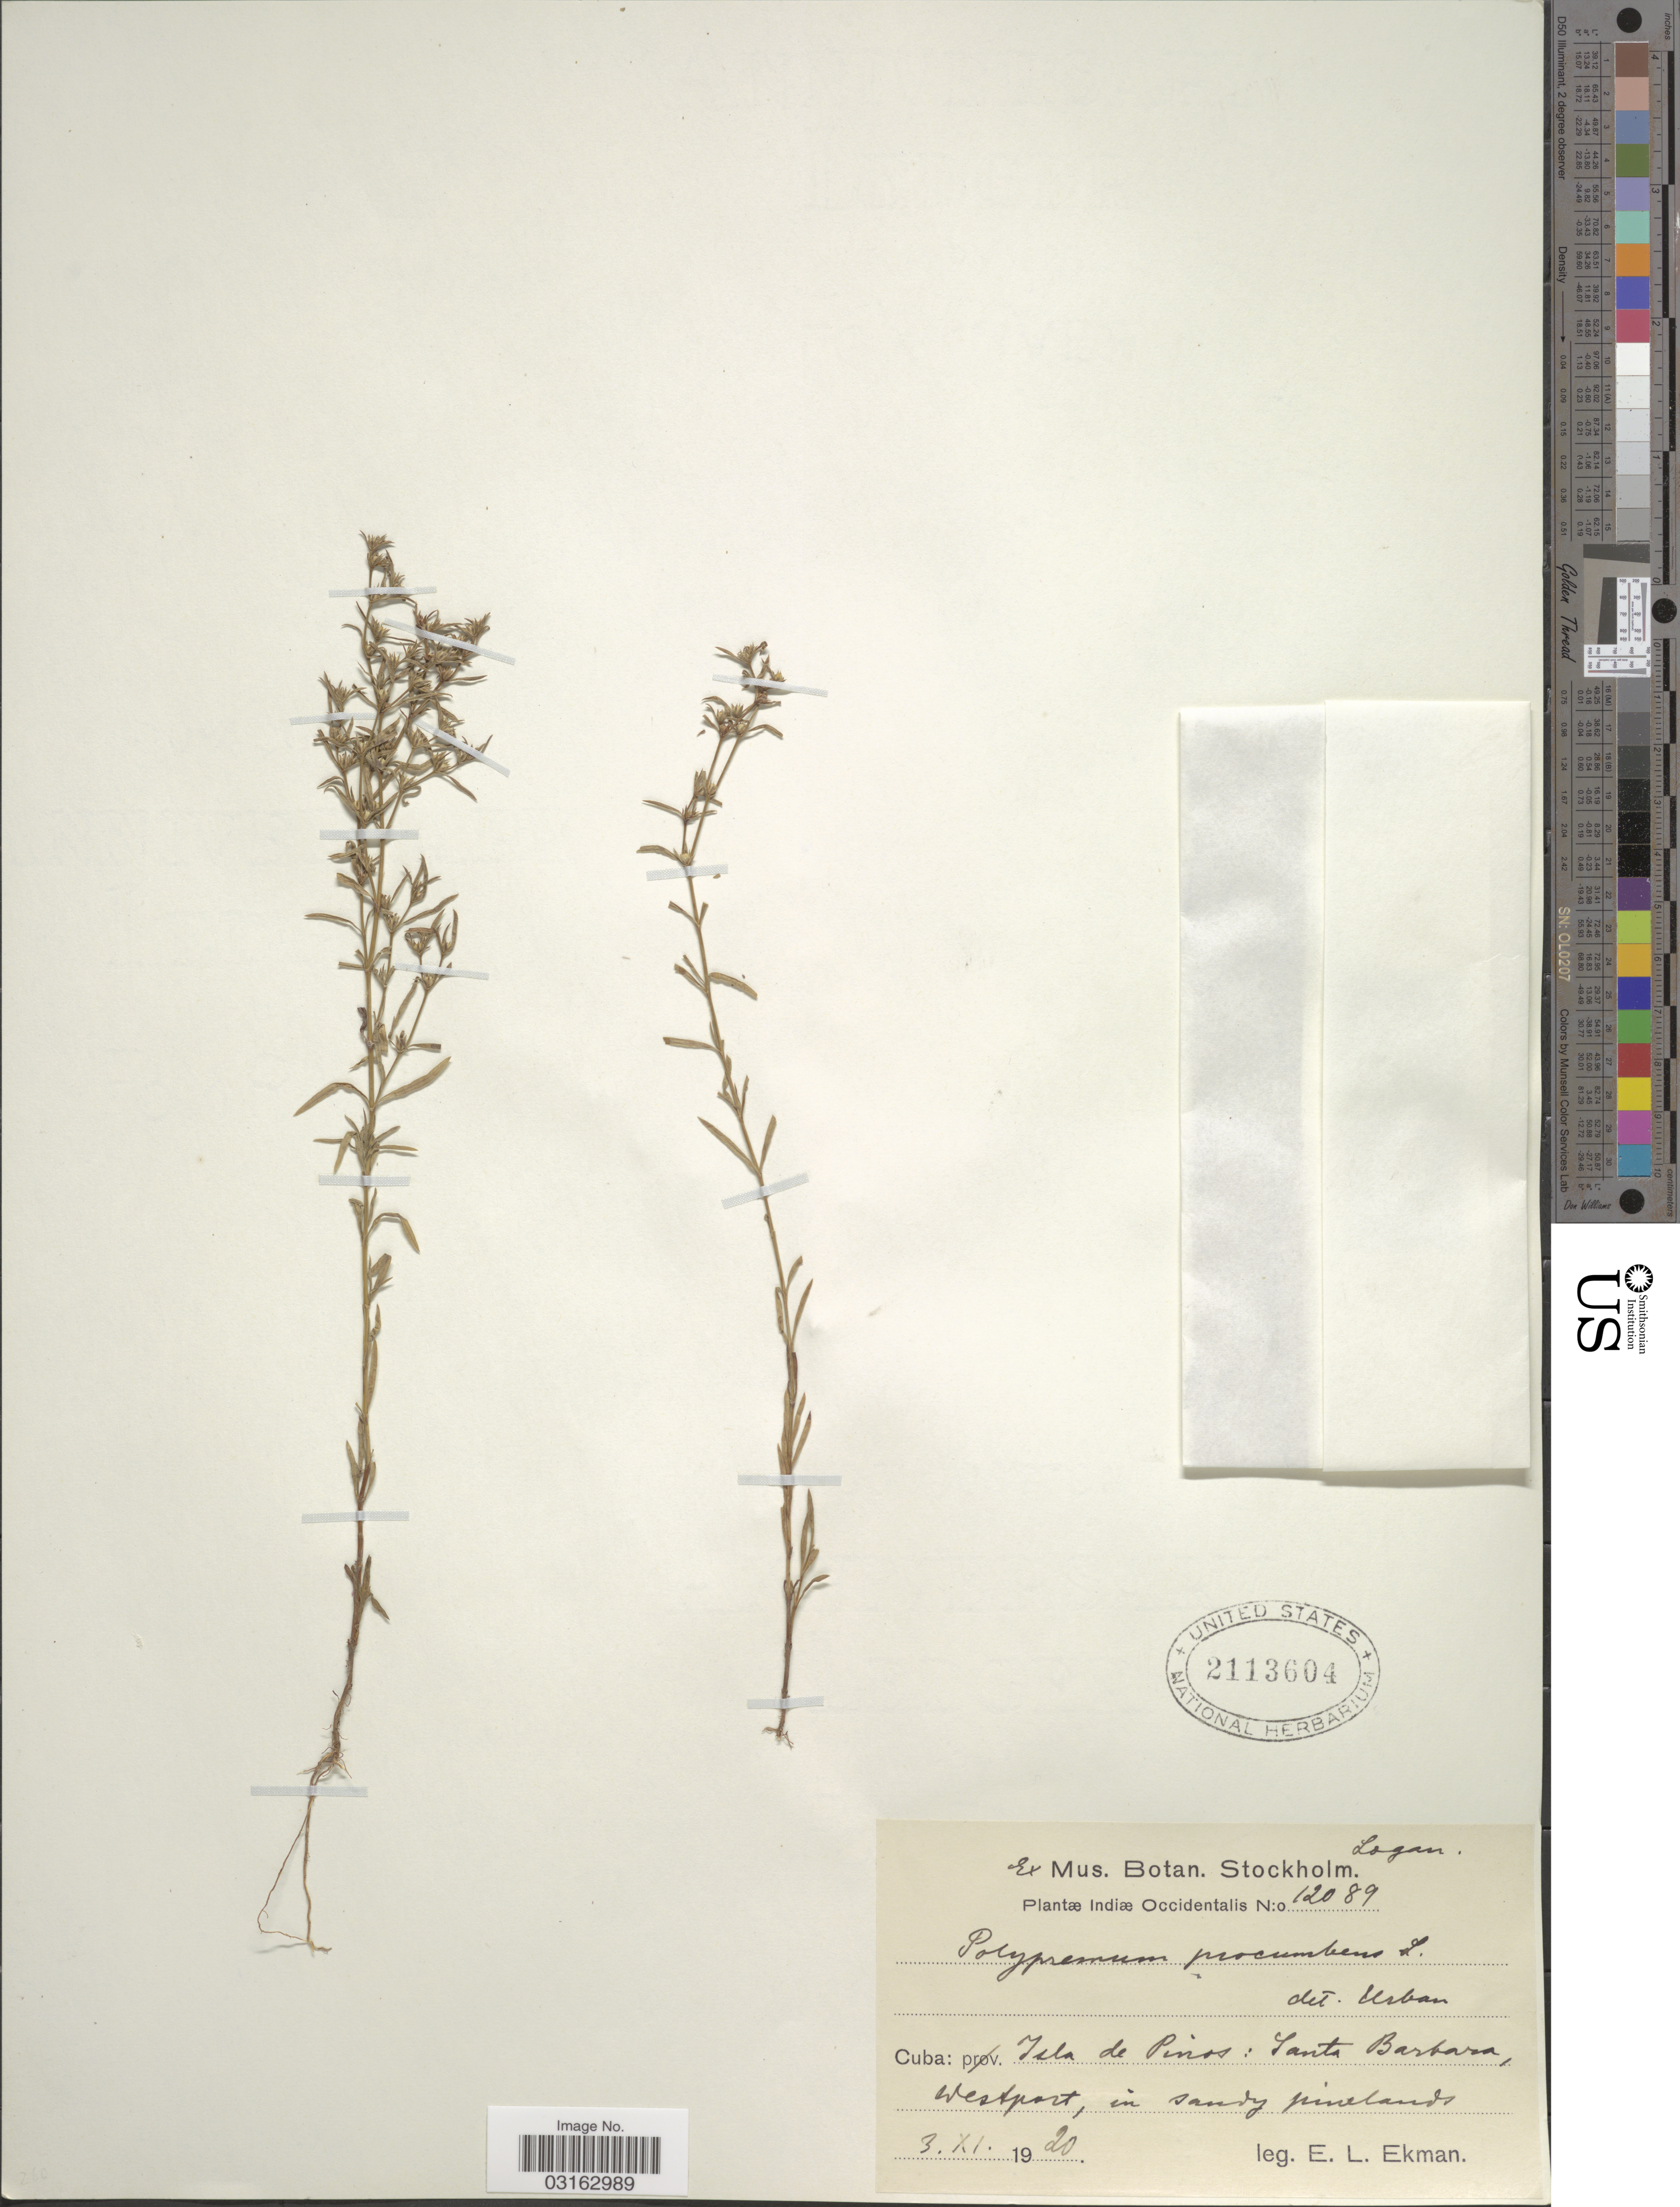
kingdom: Plantae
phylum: Tracheophyta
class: Magnoliopsida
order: Lamiales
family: Tetrachondraceae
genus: Polypremum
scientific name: Polypremum procumbens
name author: L.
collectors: E. L. Ekman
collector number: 12089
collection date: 1920-11-03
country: Cuba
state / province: Isla de la Juventud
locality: Indiæ Occidentalis, Isla de Pinos: Santa Barbara, Westport.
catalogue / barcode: US 2113604